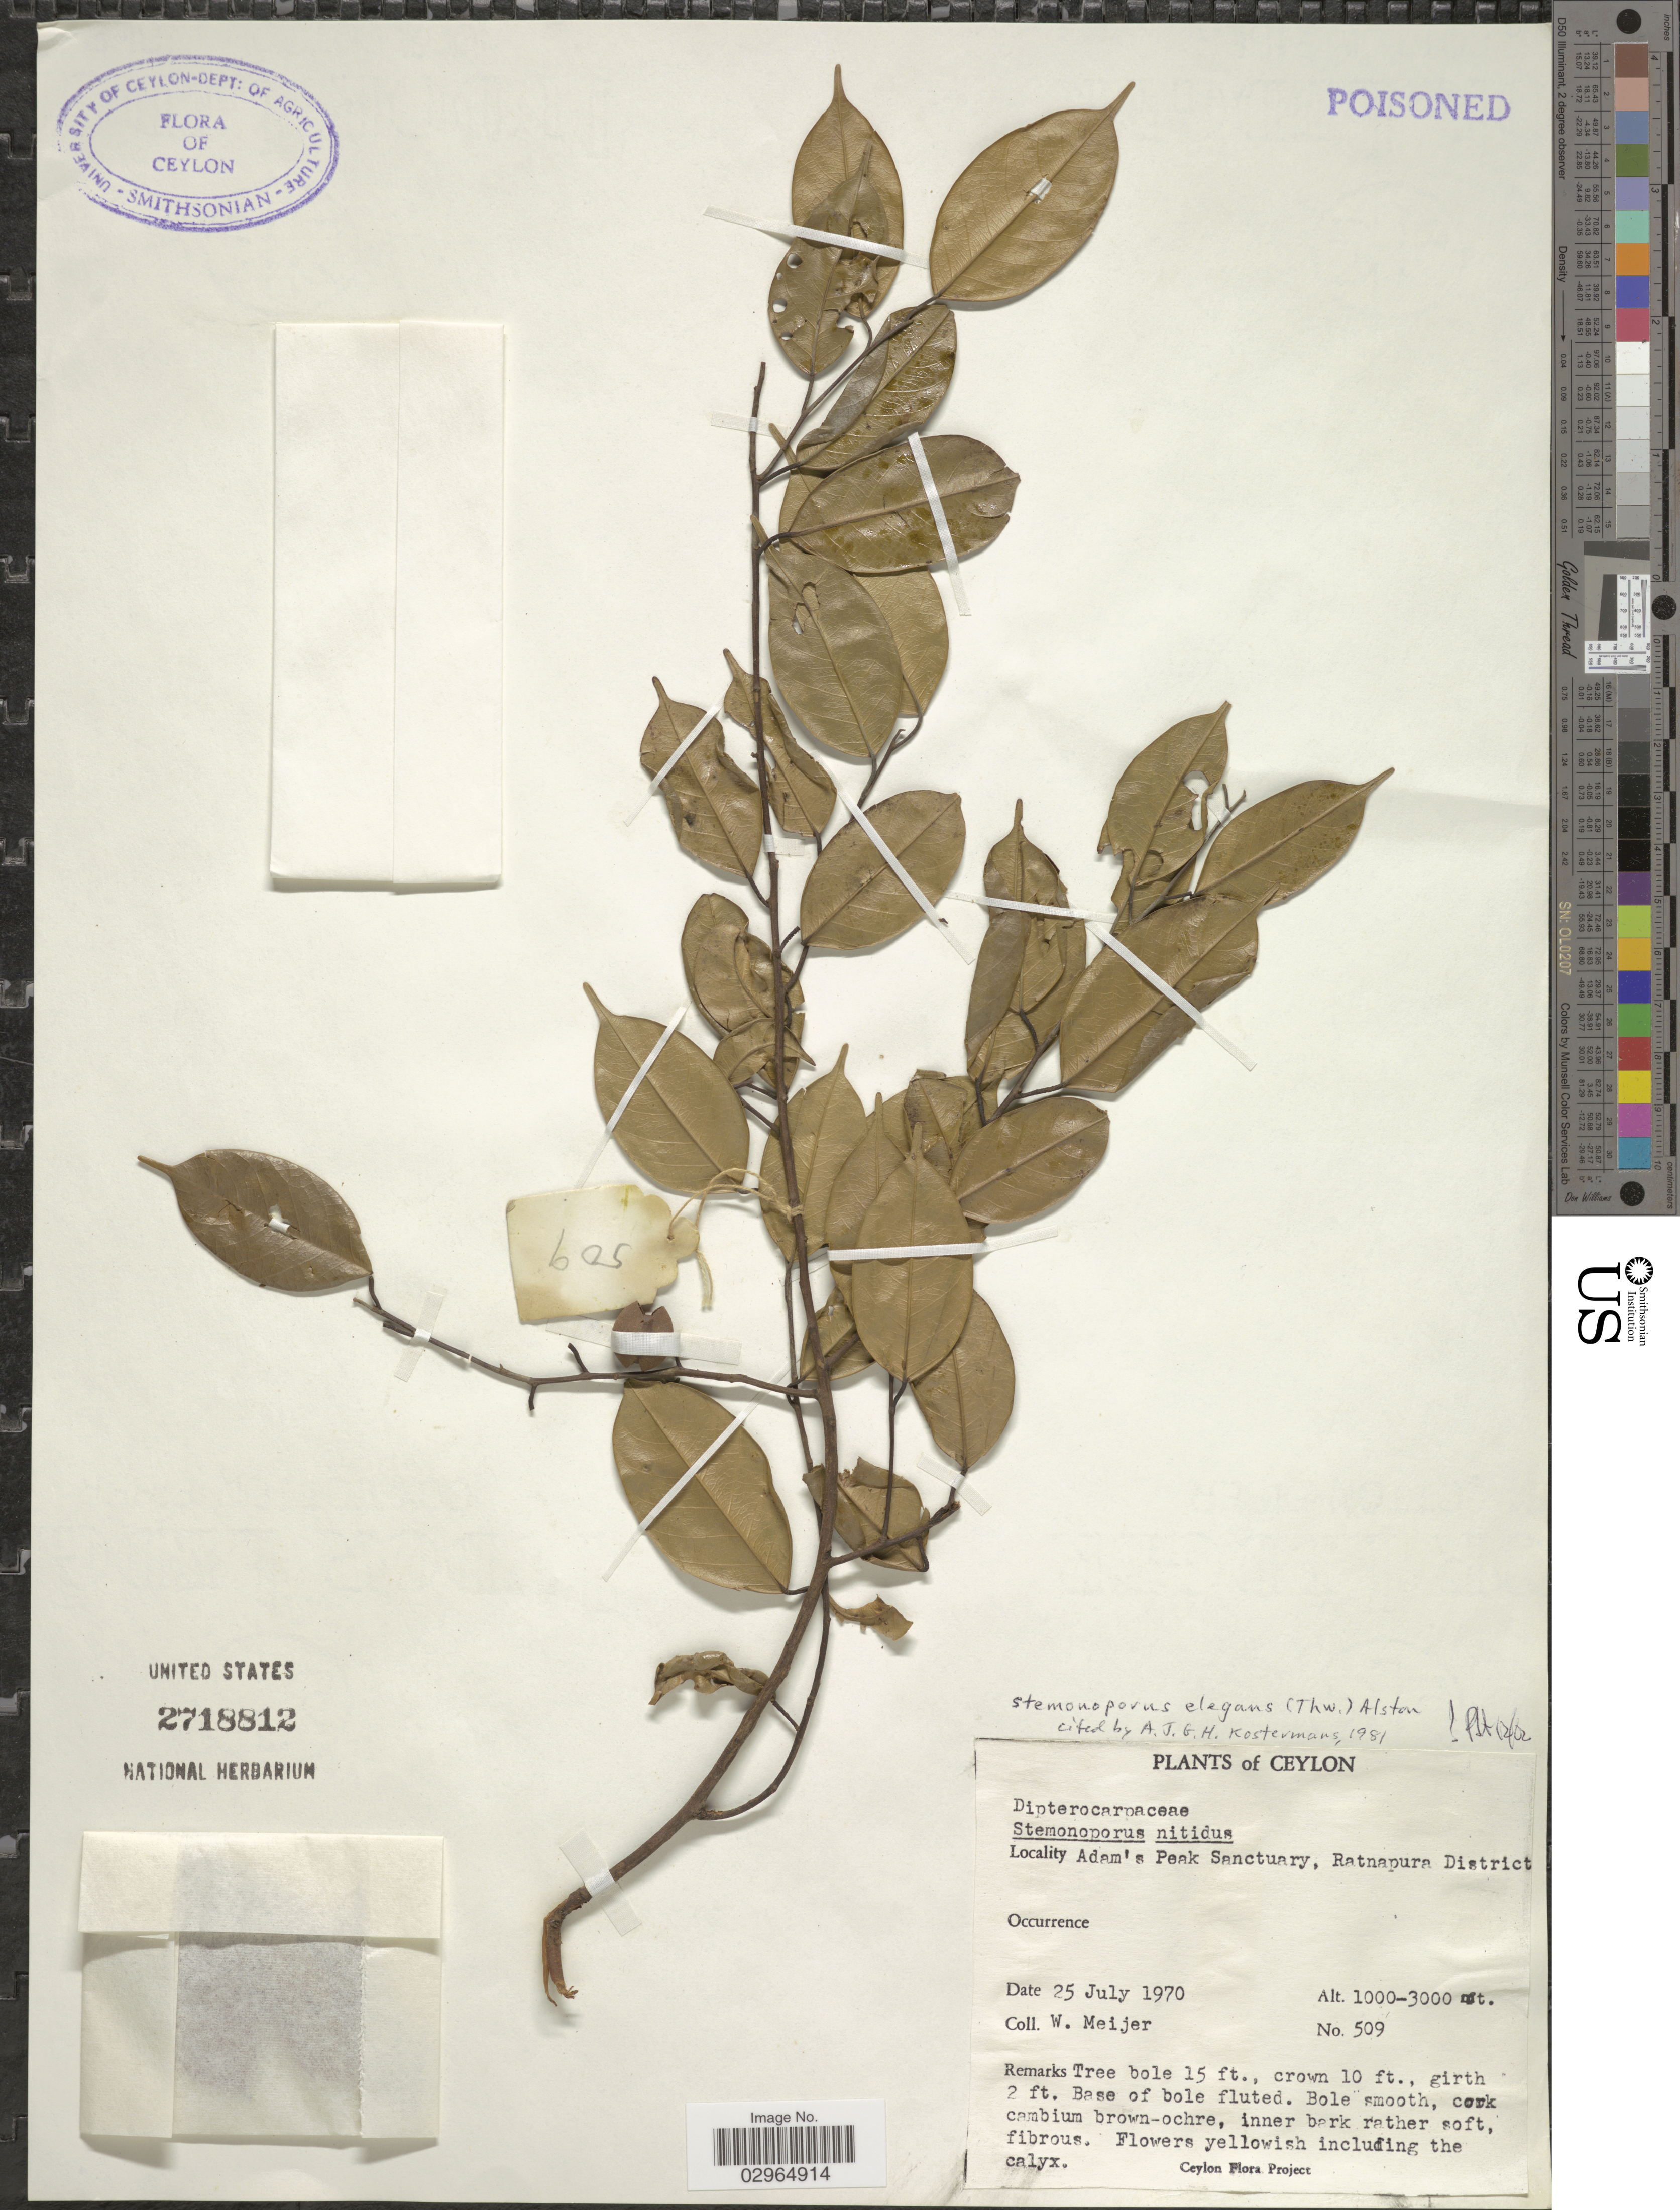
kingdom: Plantae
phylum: Tracheophyta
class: Magnoliopsida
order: Malvales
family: Dipterocarpaceae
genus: Stemonoporus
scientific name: Stemonoporus elegans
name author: (Thwaites) Alston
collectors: W. Meijer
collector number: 509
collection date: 1970-07-25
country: Sri Lanka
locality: Ceylon. Adam's Peak Sanctuary, Ratnapura District.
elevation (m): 305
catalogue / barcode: US 2718812